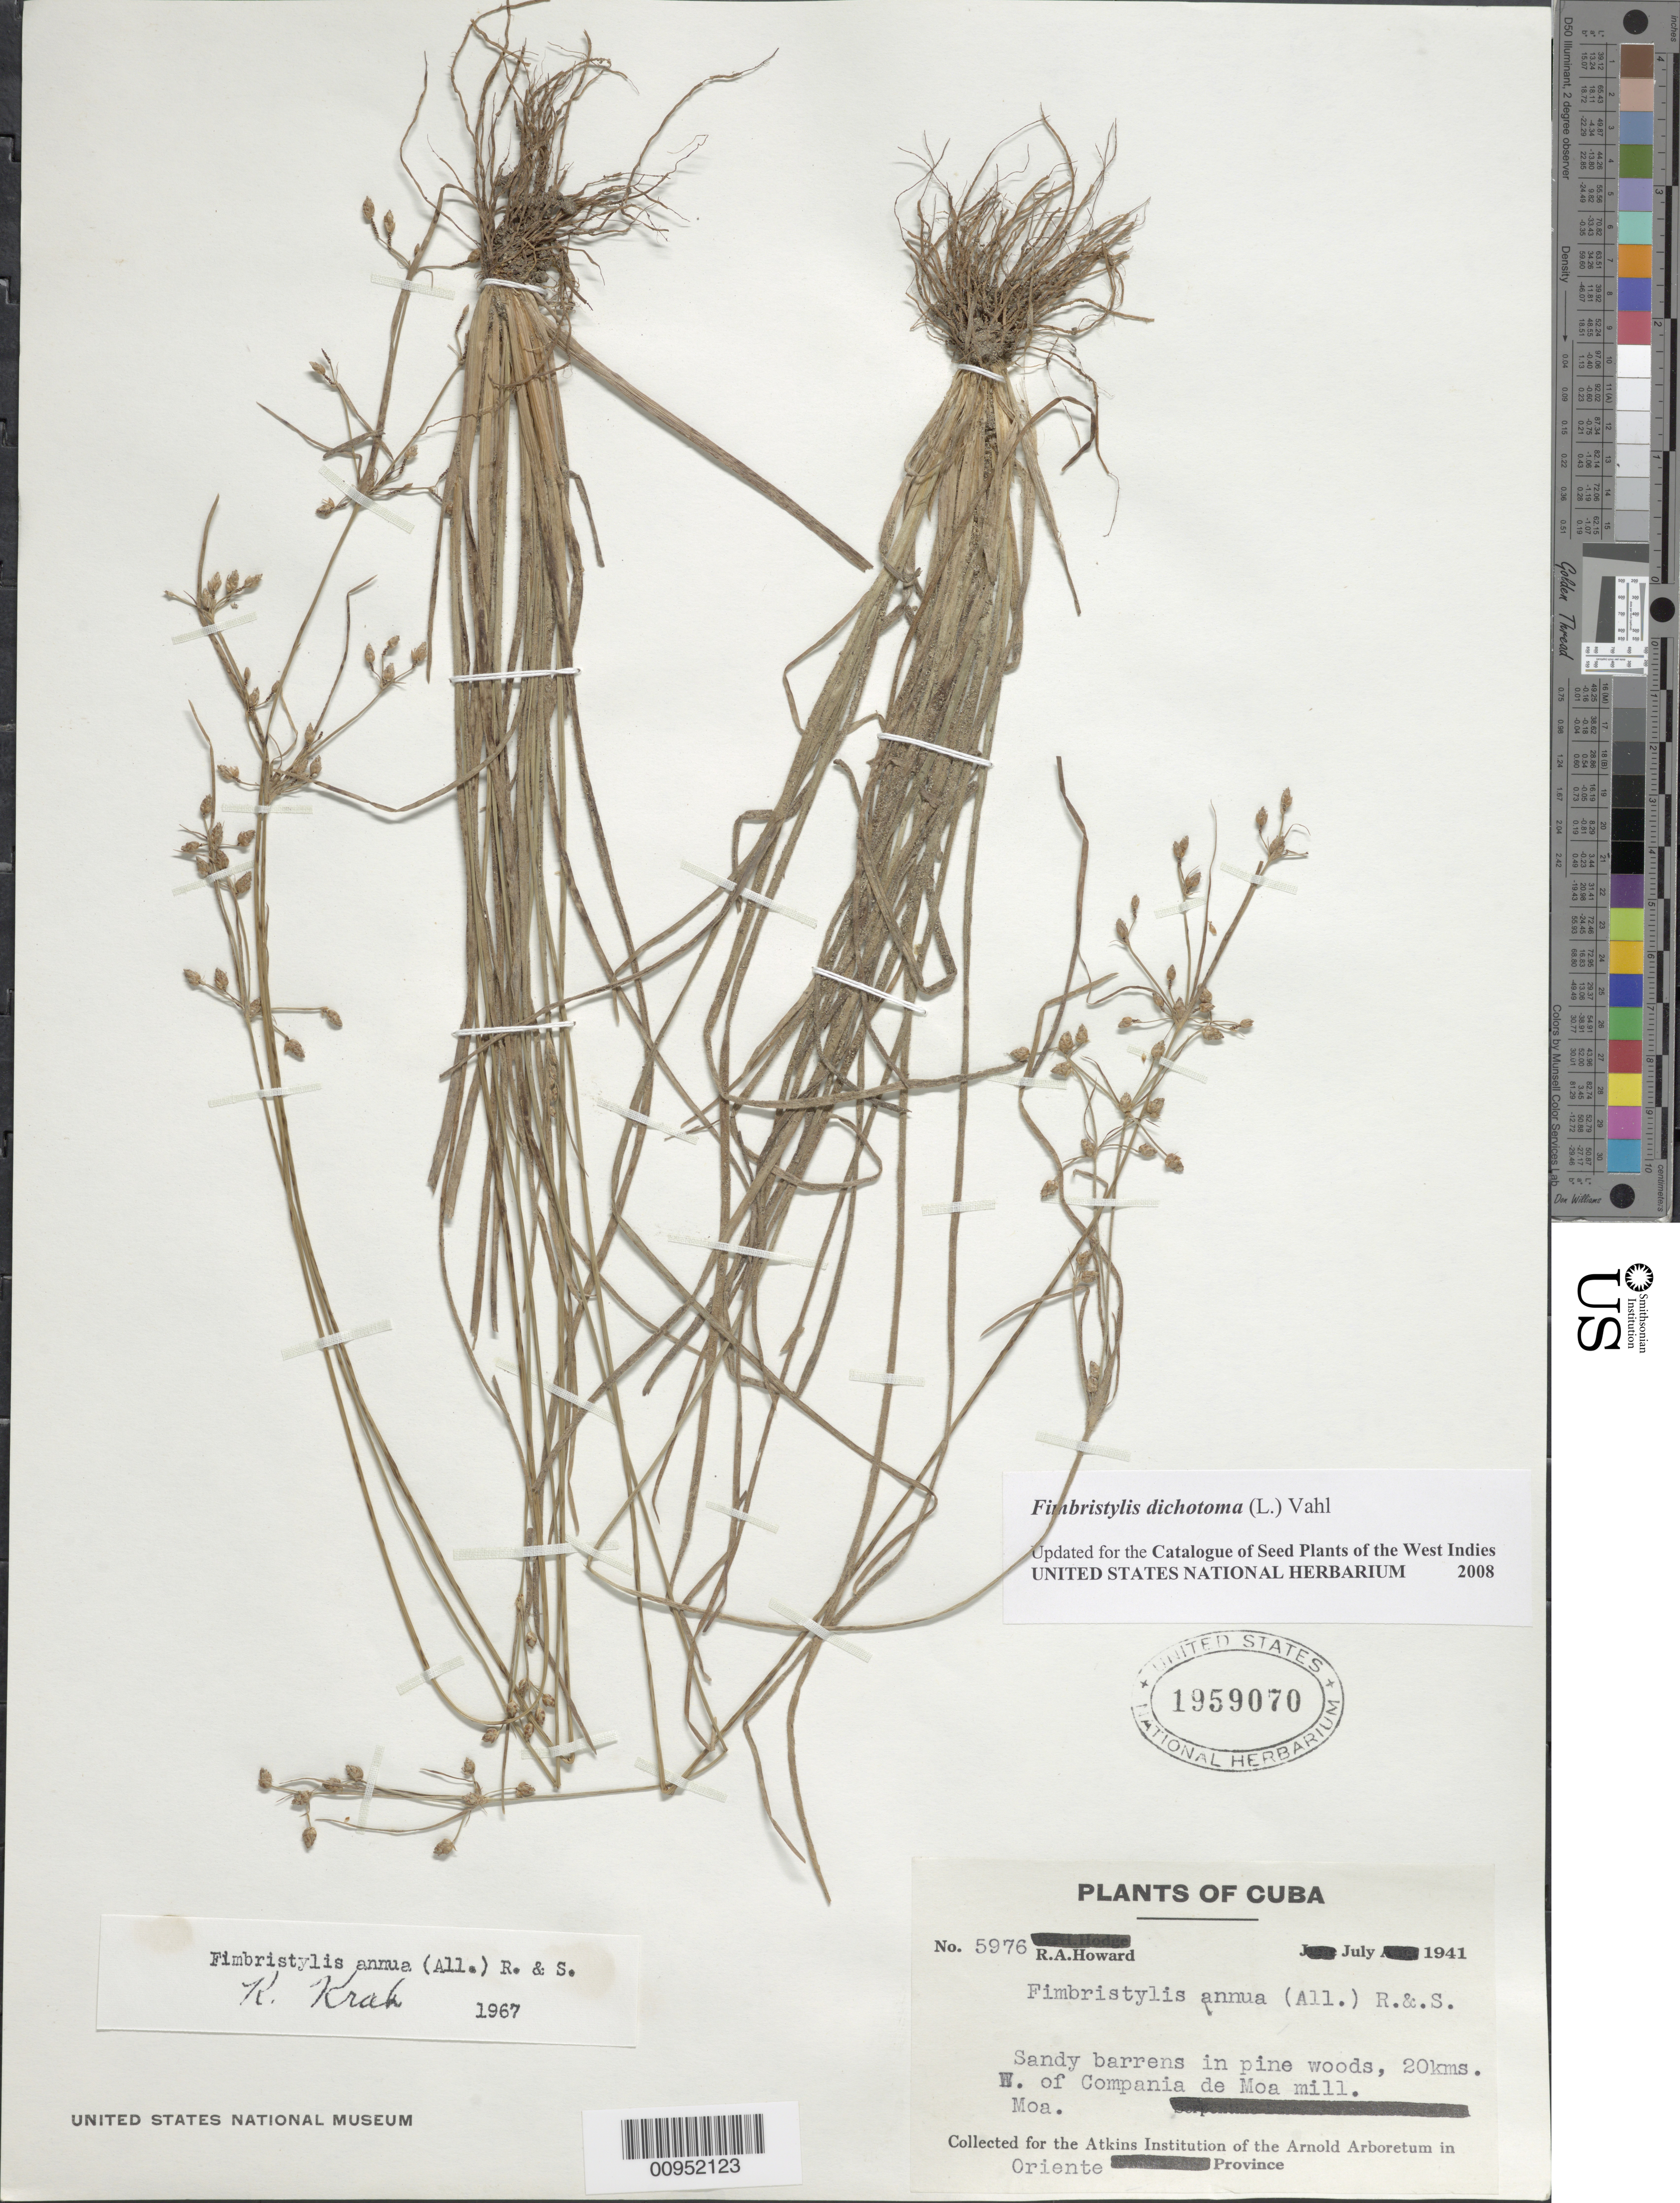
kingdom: Plantae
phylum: Tracheophyta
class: Liliopsida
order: Poales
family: Cyperaceae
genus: Fimbristylis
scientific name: Fimbristylis dichotoma subsp. dichotoma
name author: (L.) Vahl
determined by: Strong, M. T., (US), Smithsonian Institution - National Museum of Natural History (UNITED STATES)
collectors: R. A. Howard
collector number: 5976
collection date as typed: Jul 1941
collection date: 1941-07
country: Cuba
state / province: Holguín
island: Cuba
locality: Pine woods, 20 kms W of Compania de Moa Mill, Moa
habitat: Sandy barrens in pine woodlands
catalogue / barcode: US 1959070